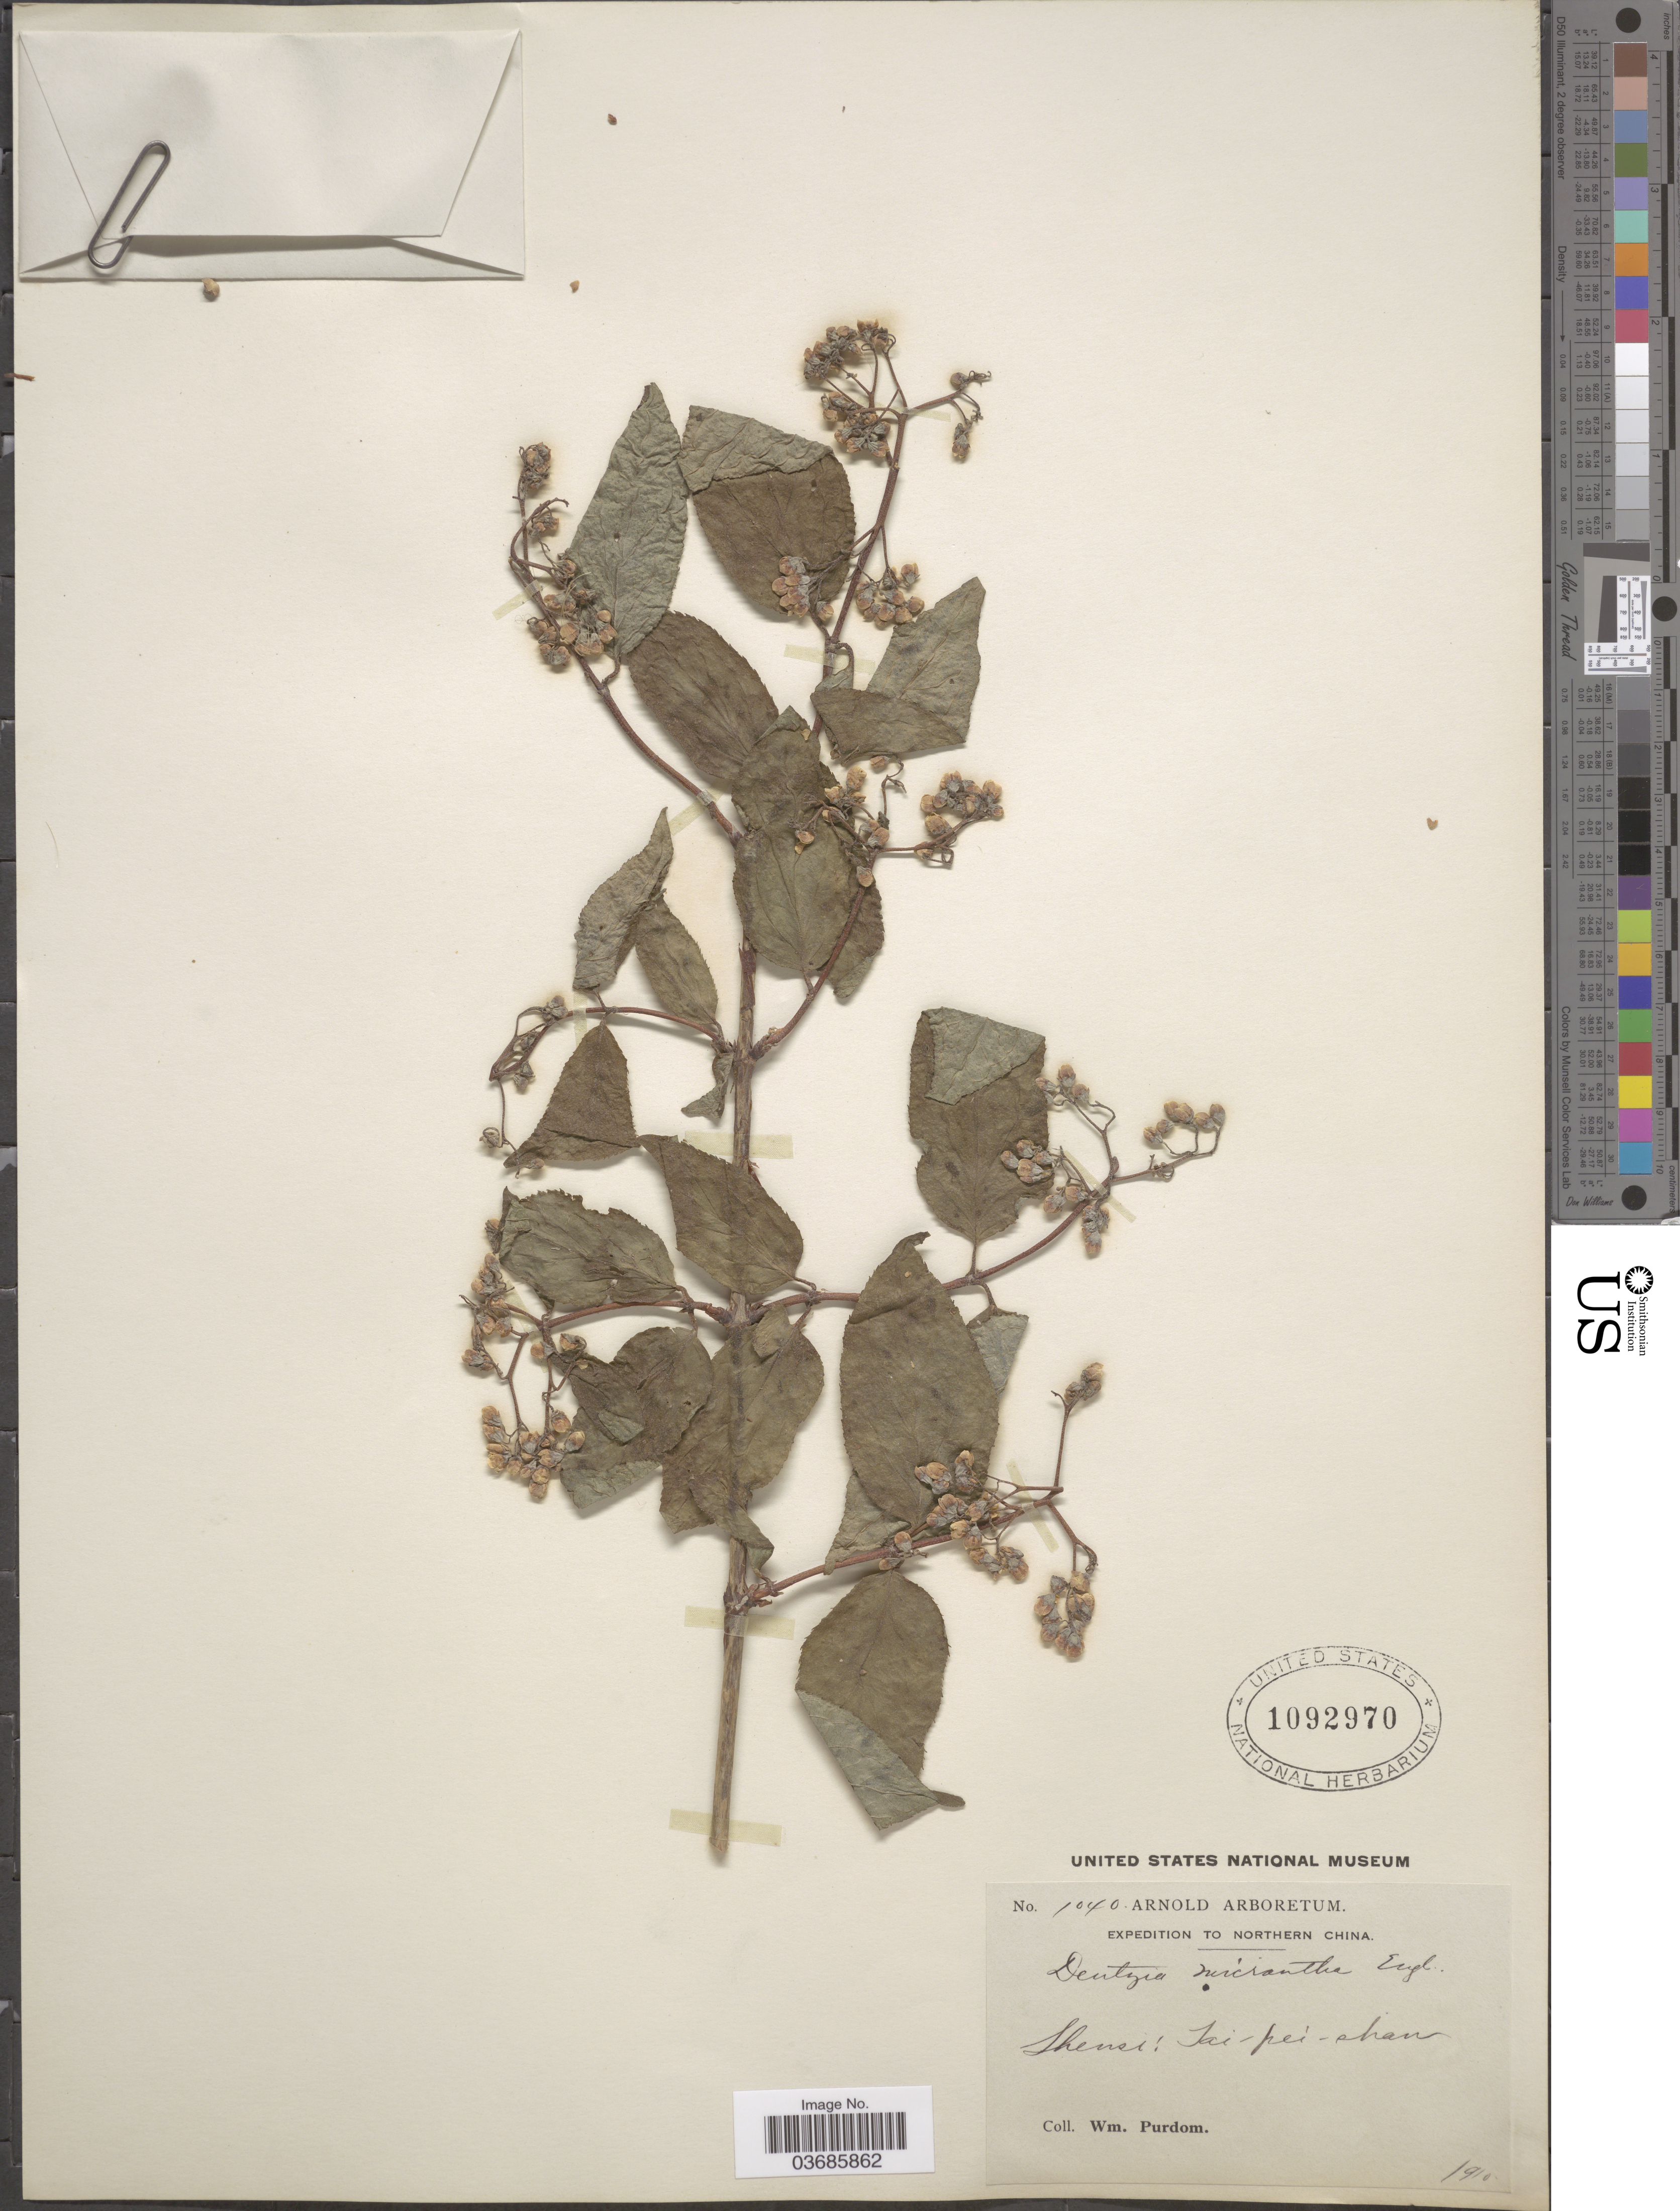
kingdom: Plantae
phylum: Tracheophyta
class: Magnoliopsida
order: Cornales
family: Hydrangeaceae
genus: Deutzia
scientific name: Deutzia micrantha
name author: Engl.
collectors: W. Purdom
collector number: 1040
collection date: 1910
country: China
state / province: Shaanxi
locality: Expedition to Northern China. Shensi: Tai-pei-shan.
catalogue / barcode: US 1092970